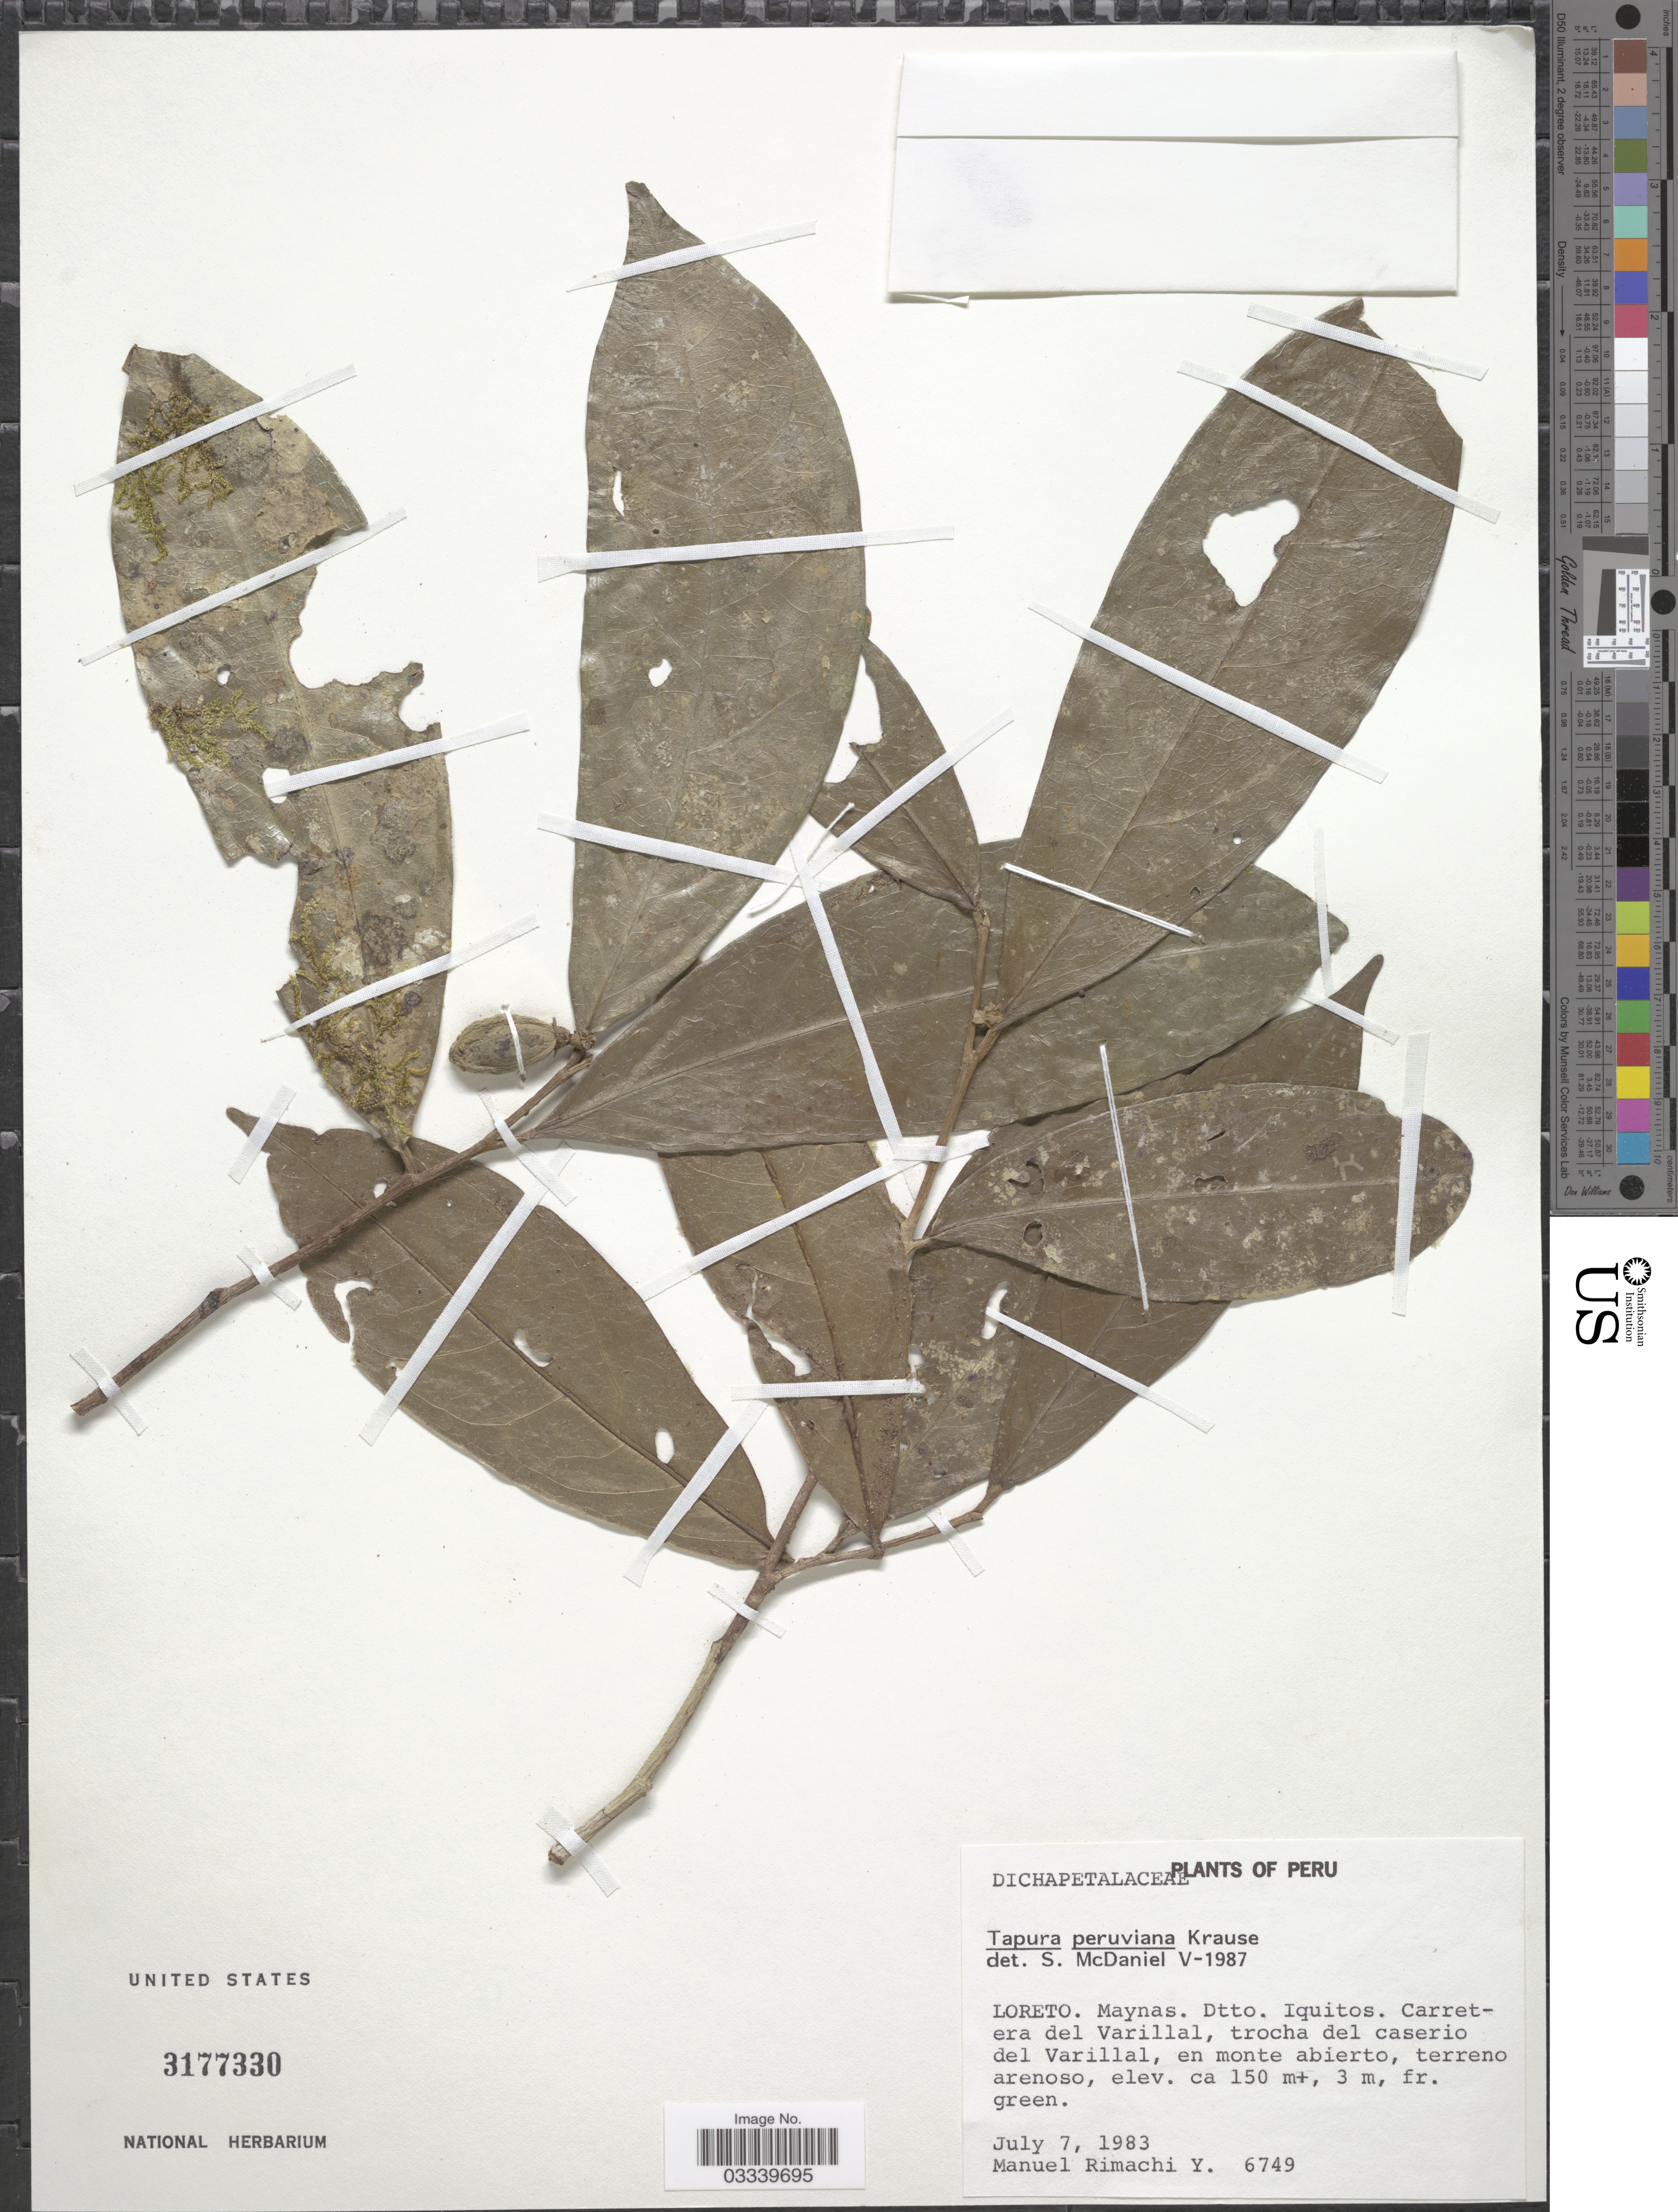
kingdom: Plantae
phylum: Tracheophyta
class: Magnoliopsida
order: Malpighiales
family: Dichapetalaceae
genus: Tapura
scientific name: Tapura peruviana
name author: K. Krause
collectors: M. Rimachi Y.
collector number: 6749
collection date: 1983-07-07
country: Peru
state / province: Loreto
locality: Maynas. Dtto. Iquitos. Carretera del Varillal, trocha del Caserio del Varillal, en monte abierto, terreno arenoso.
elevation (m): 150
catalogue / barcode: US 3177330